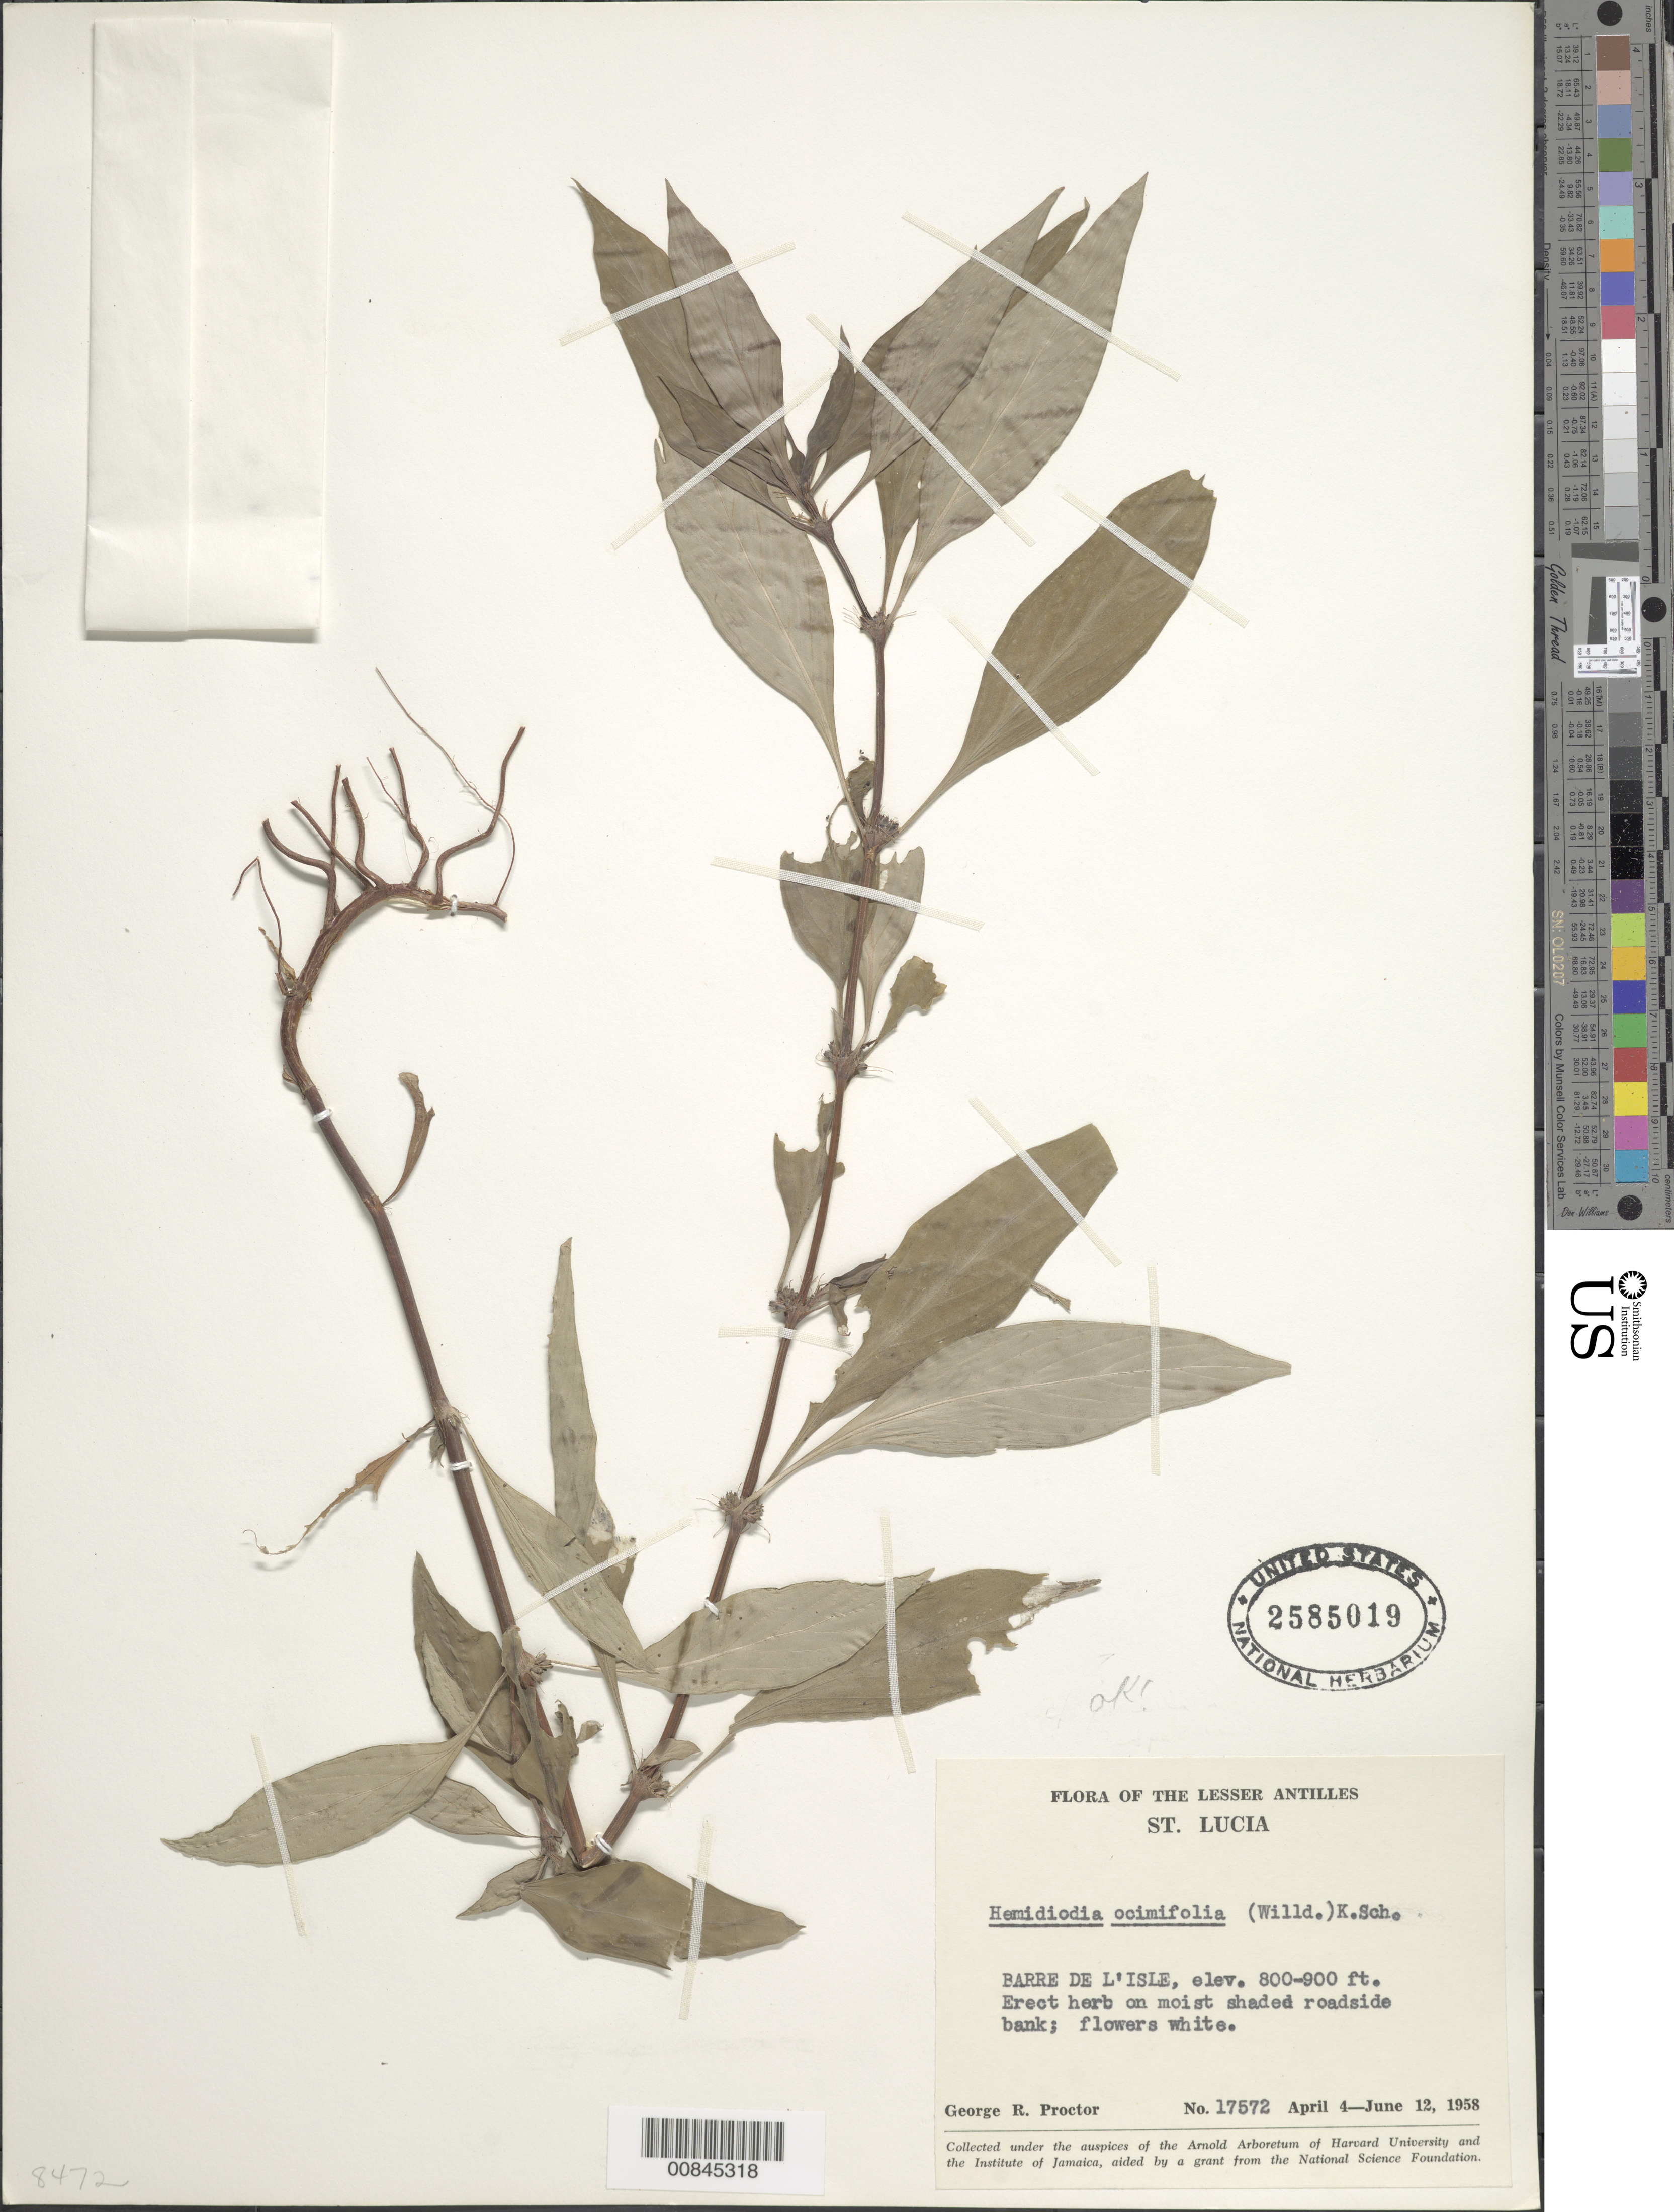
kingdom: Plantae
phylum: Tracheophyta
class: Magnoliopsida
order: Gentianales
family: Rubiaceae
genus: Spermacoce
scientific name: Spermacoce ocymifolia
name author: Willd. ex Roem. & Schult.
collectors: G. R. Proctor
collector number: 17572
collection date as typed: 04 Apr 1958 to 12 Jun 1958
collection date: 1958-04-04/1958-06-12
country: St. Lucia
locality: Barre de l'Isle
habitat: Moist shaded roadside bank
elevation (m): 244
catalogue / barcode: US 2585019